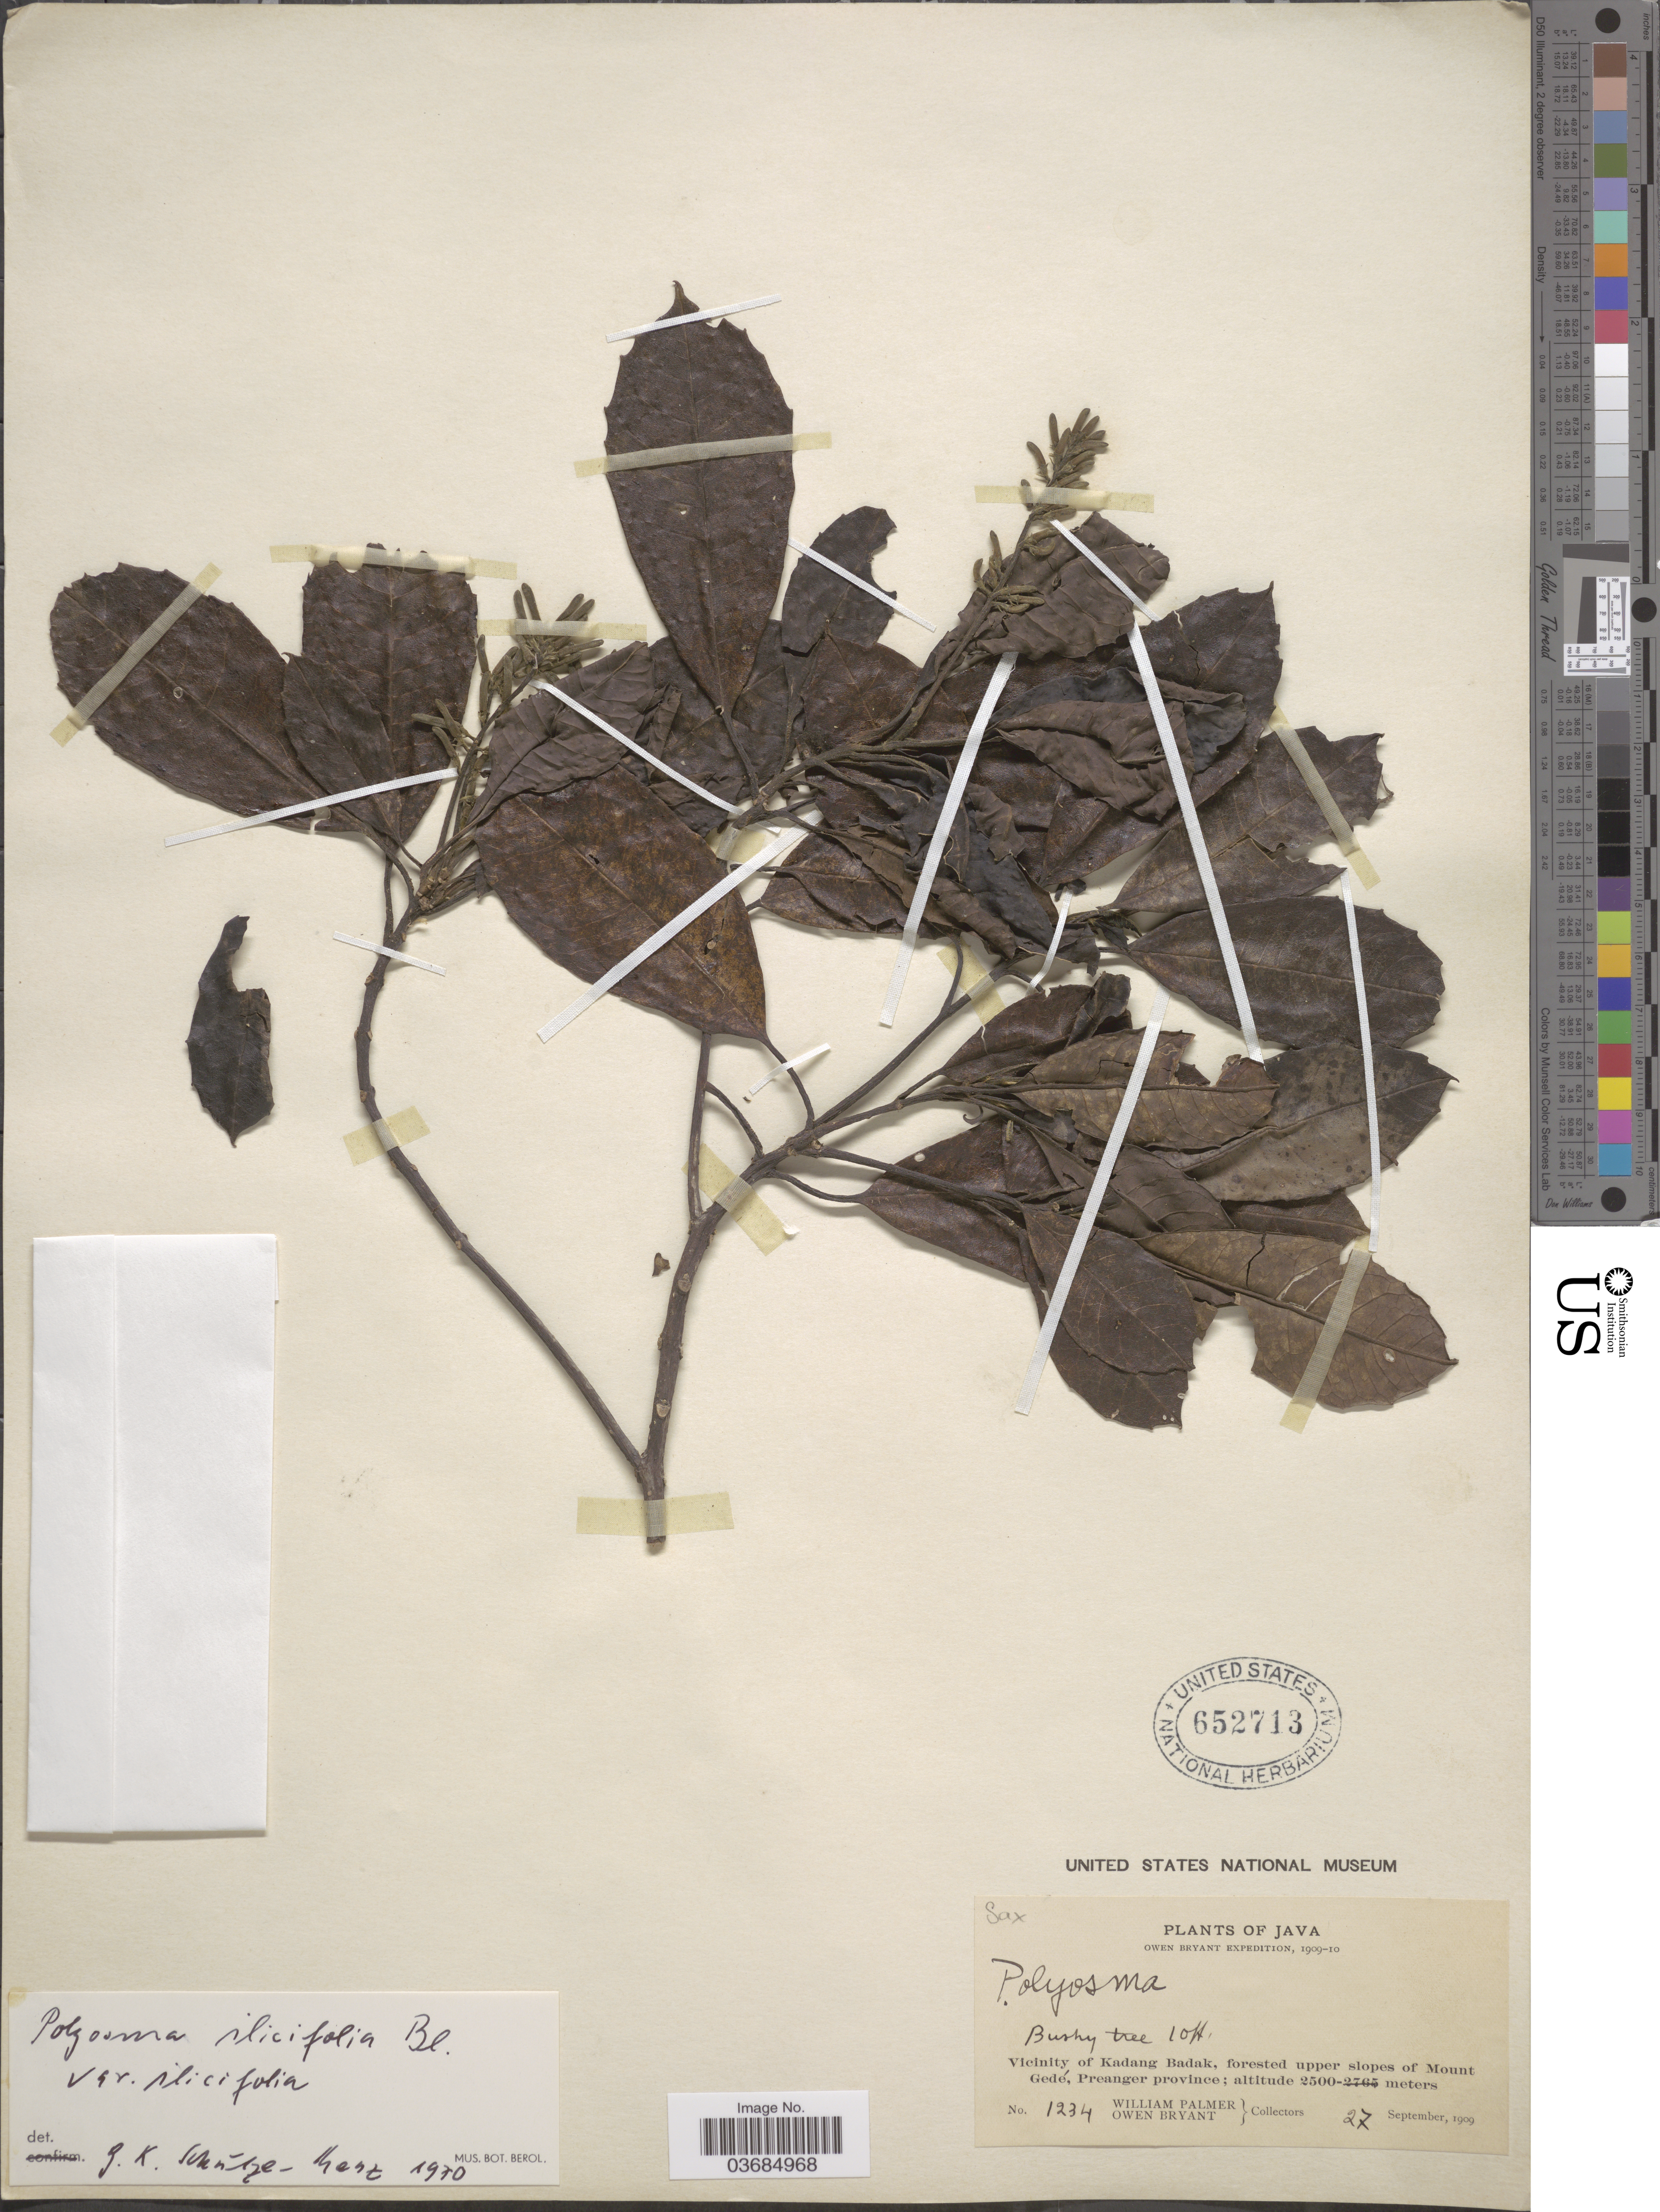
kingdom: Plantae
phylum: Tracheophyta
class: Magnoliopsida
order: Escalloniales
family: Escalloniaceae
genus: Polyosma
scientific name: Polyosma ilicifolia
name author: Blume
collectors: W. Palmer & O. Bryant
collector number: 1234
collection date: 1909-09-27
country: Indonesia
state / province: Java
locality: Owen Bryant Expedition, 1909-10. Vicinity of Kadang Badak, forested upper slopes of Mount Gedé, Preanger province.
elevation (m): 2500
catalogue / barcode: US 652713